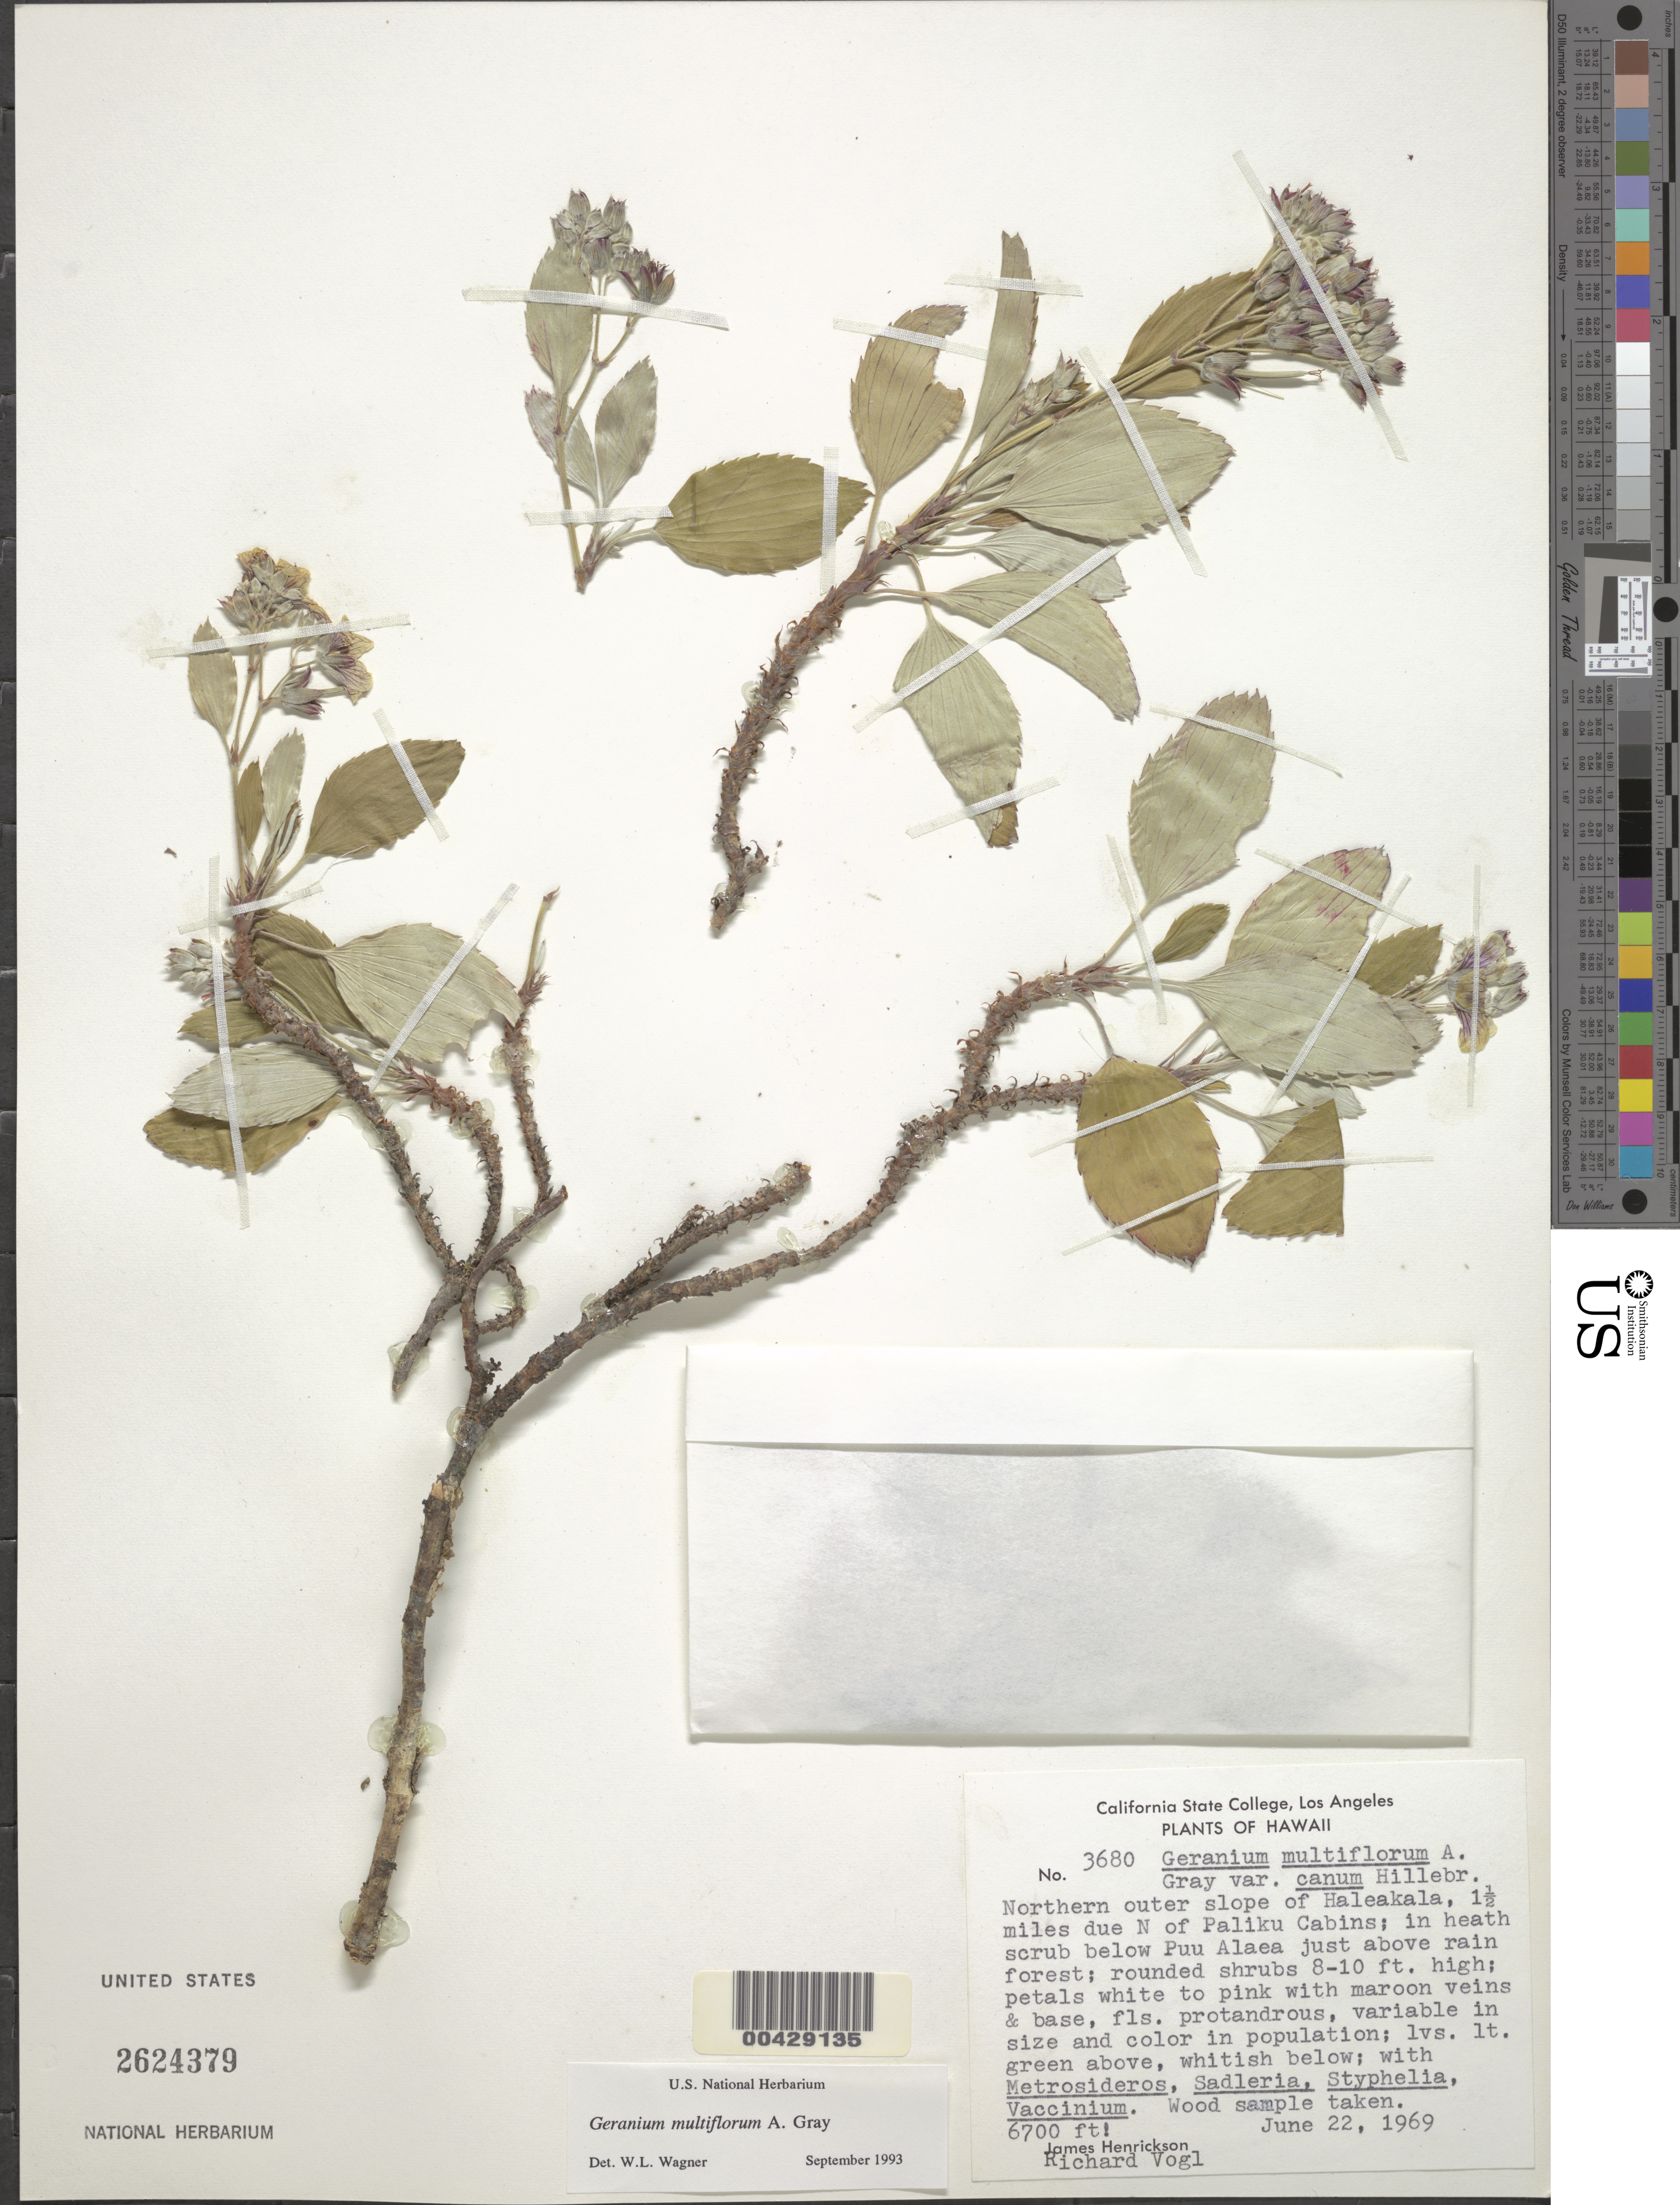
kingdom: Plantae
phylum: Tracheophyta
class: Magnoliopsida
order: Geraniales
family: Geraniaceae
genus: Geranium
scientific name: Geranium multiflorum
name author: A. Gray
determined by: Wagner, W. L., (BOT), Smithsonian Institution - National Museum of Natural History (UNITED STATES)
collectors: J. S. Henrickson & R. Vogl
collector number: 3680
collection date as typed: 22 Jun 1969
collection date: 1969-06-22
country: United States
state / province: Hawaii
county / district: Hawaii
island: Hawaii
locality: N outer slope of Haleakala, 1 1/2 mi due N of Paliku Cabins, below Puu Alaea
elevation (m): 2042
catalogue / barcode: US 2624379